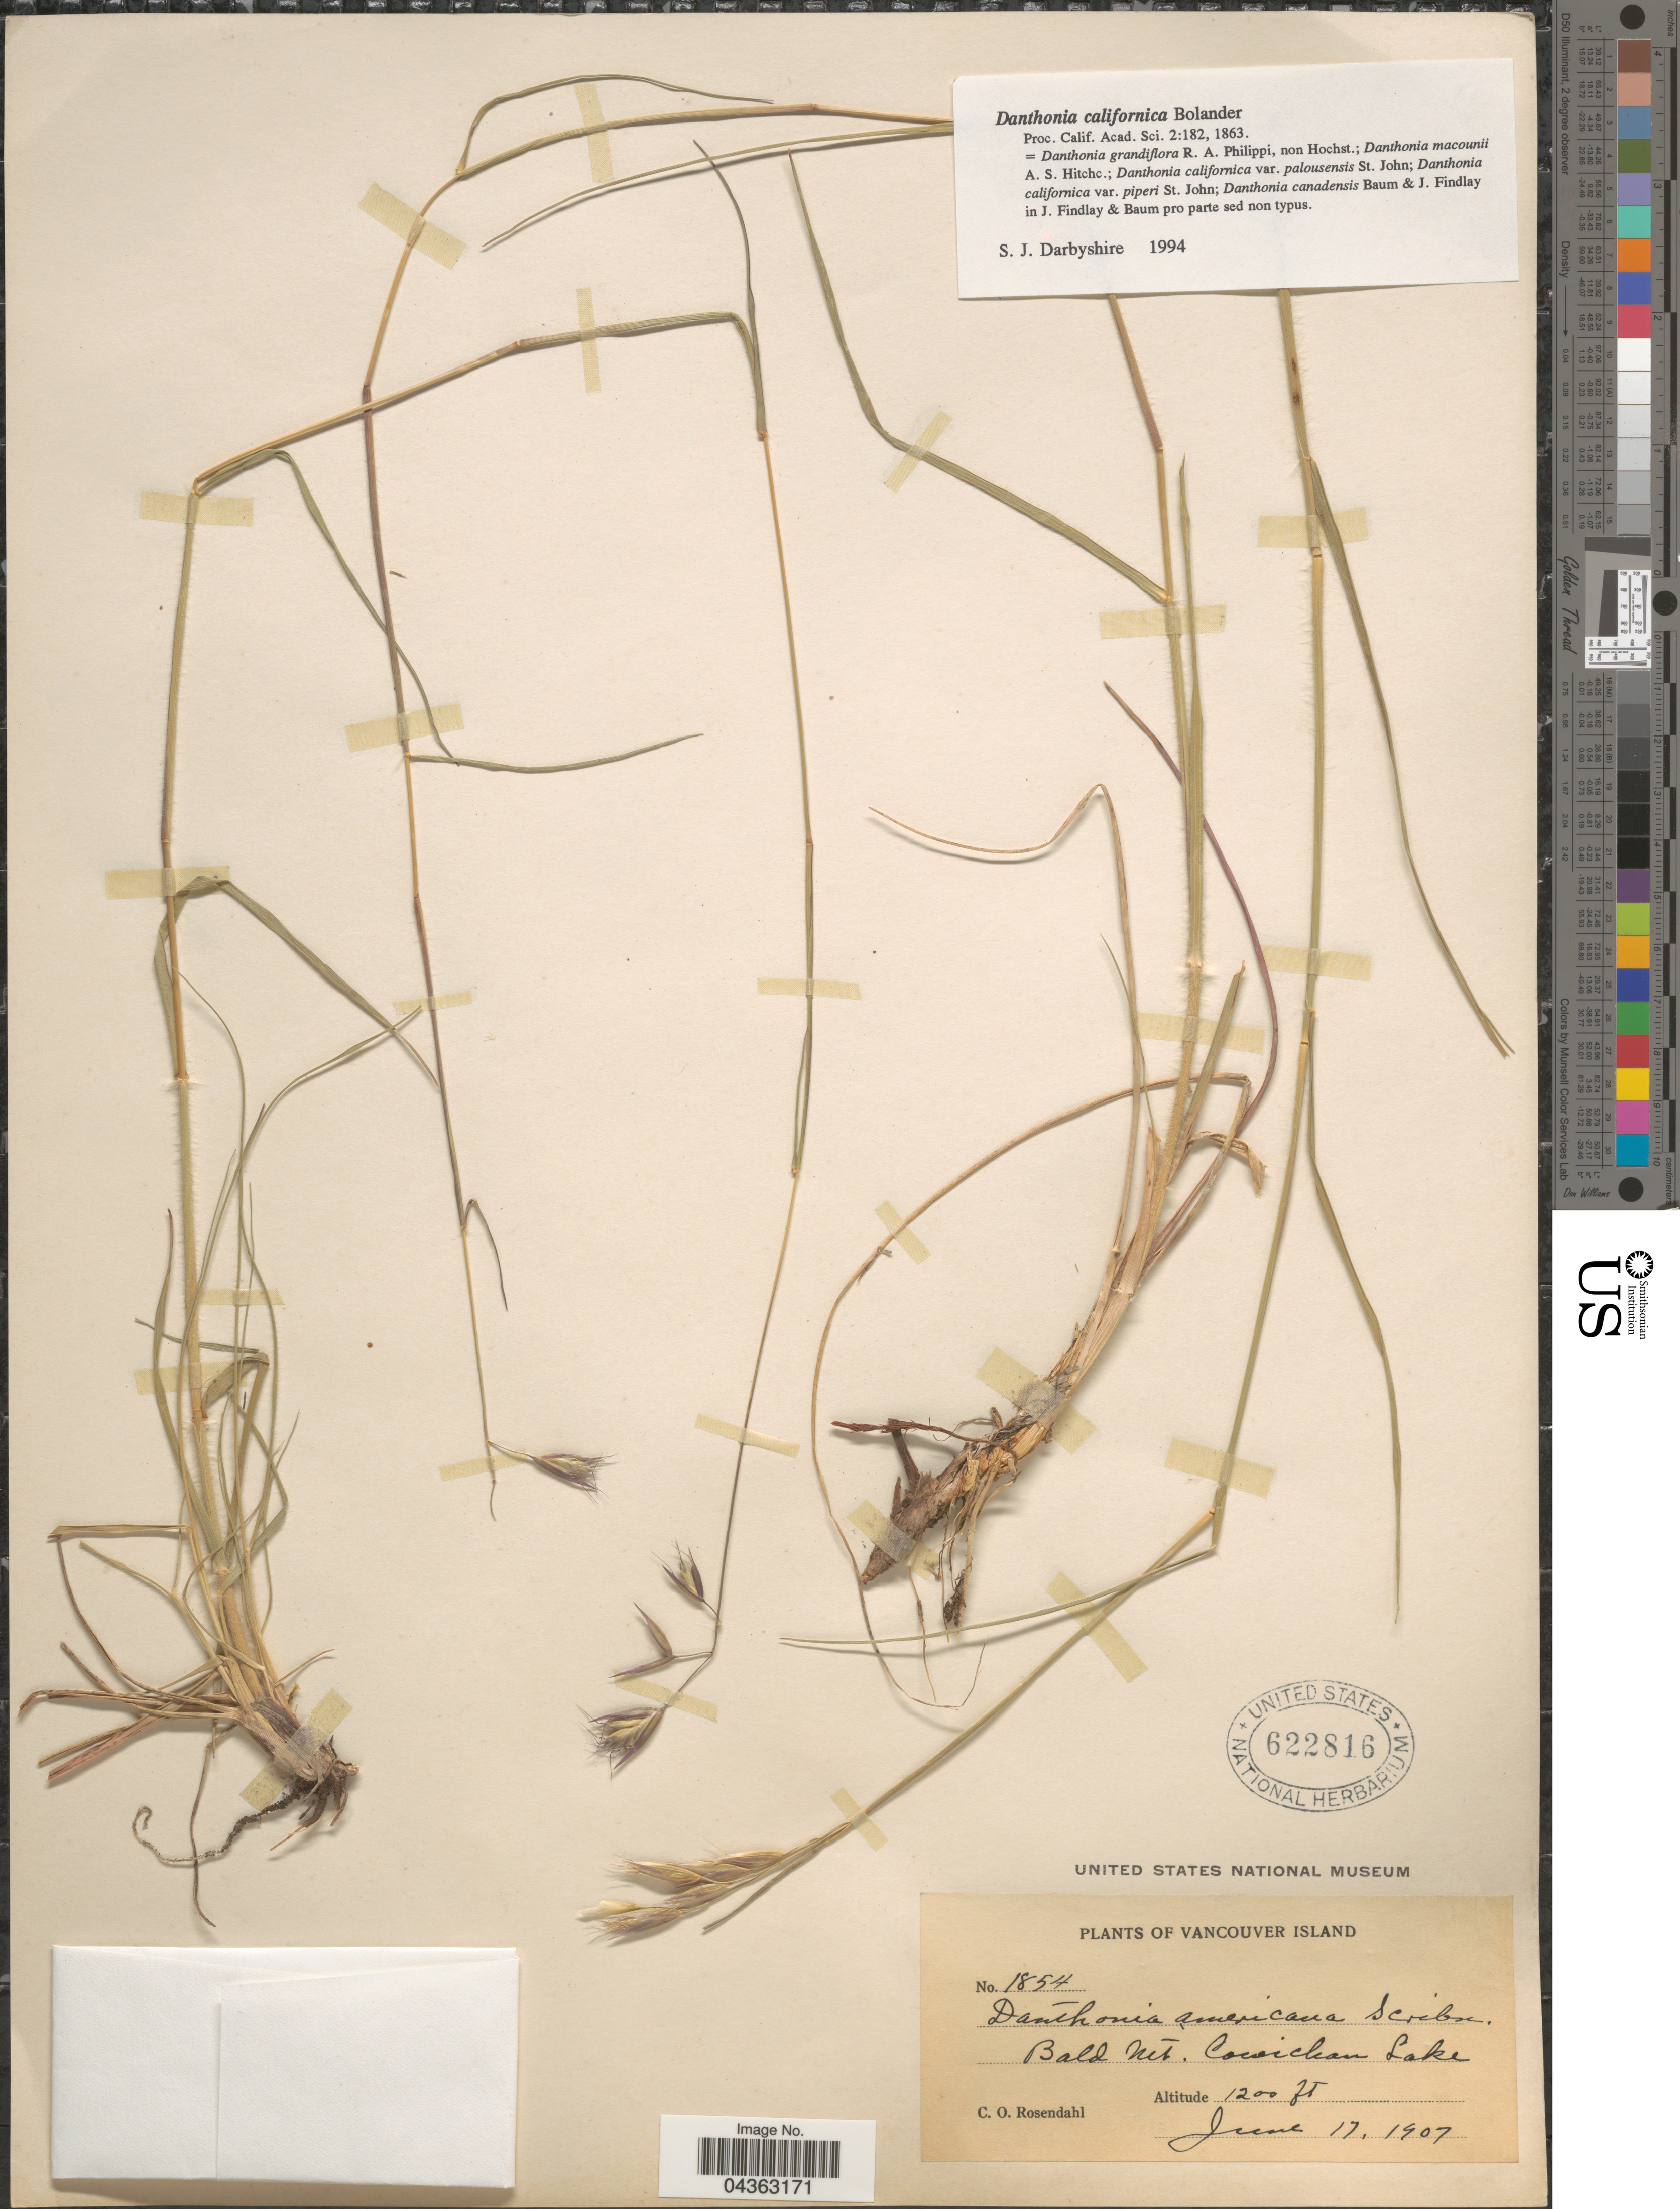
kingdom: Plantae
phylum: Tracheophyta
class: Liliopsida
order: Poales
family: Poaceae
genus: Danthonia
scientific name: Danthonia californica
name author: Bol.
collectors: C. O. Rosendahl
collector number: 1854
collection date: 1907-06-17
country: Canada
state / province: British Columbia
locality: Vancouver Island. Bald Mt. Cowichan Lake.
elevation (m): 366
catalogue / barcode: US 622816